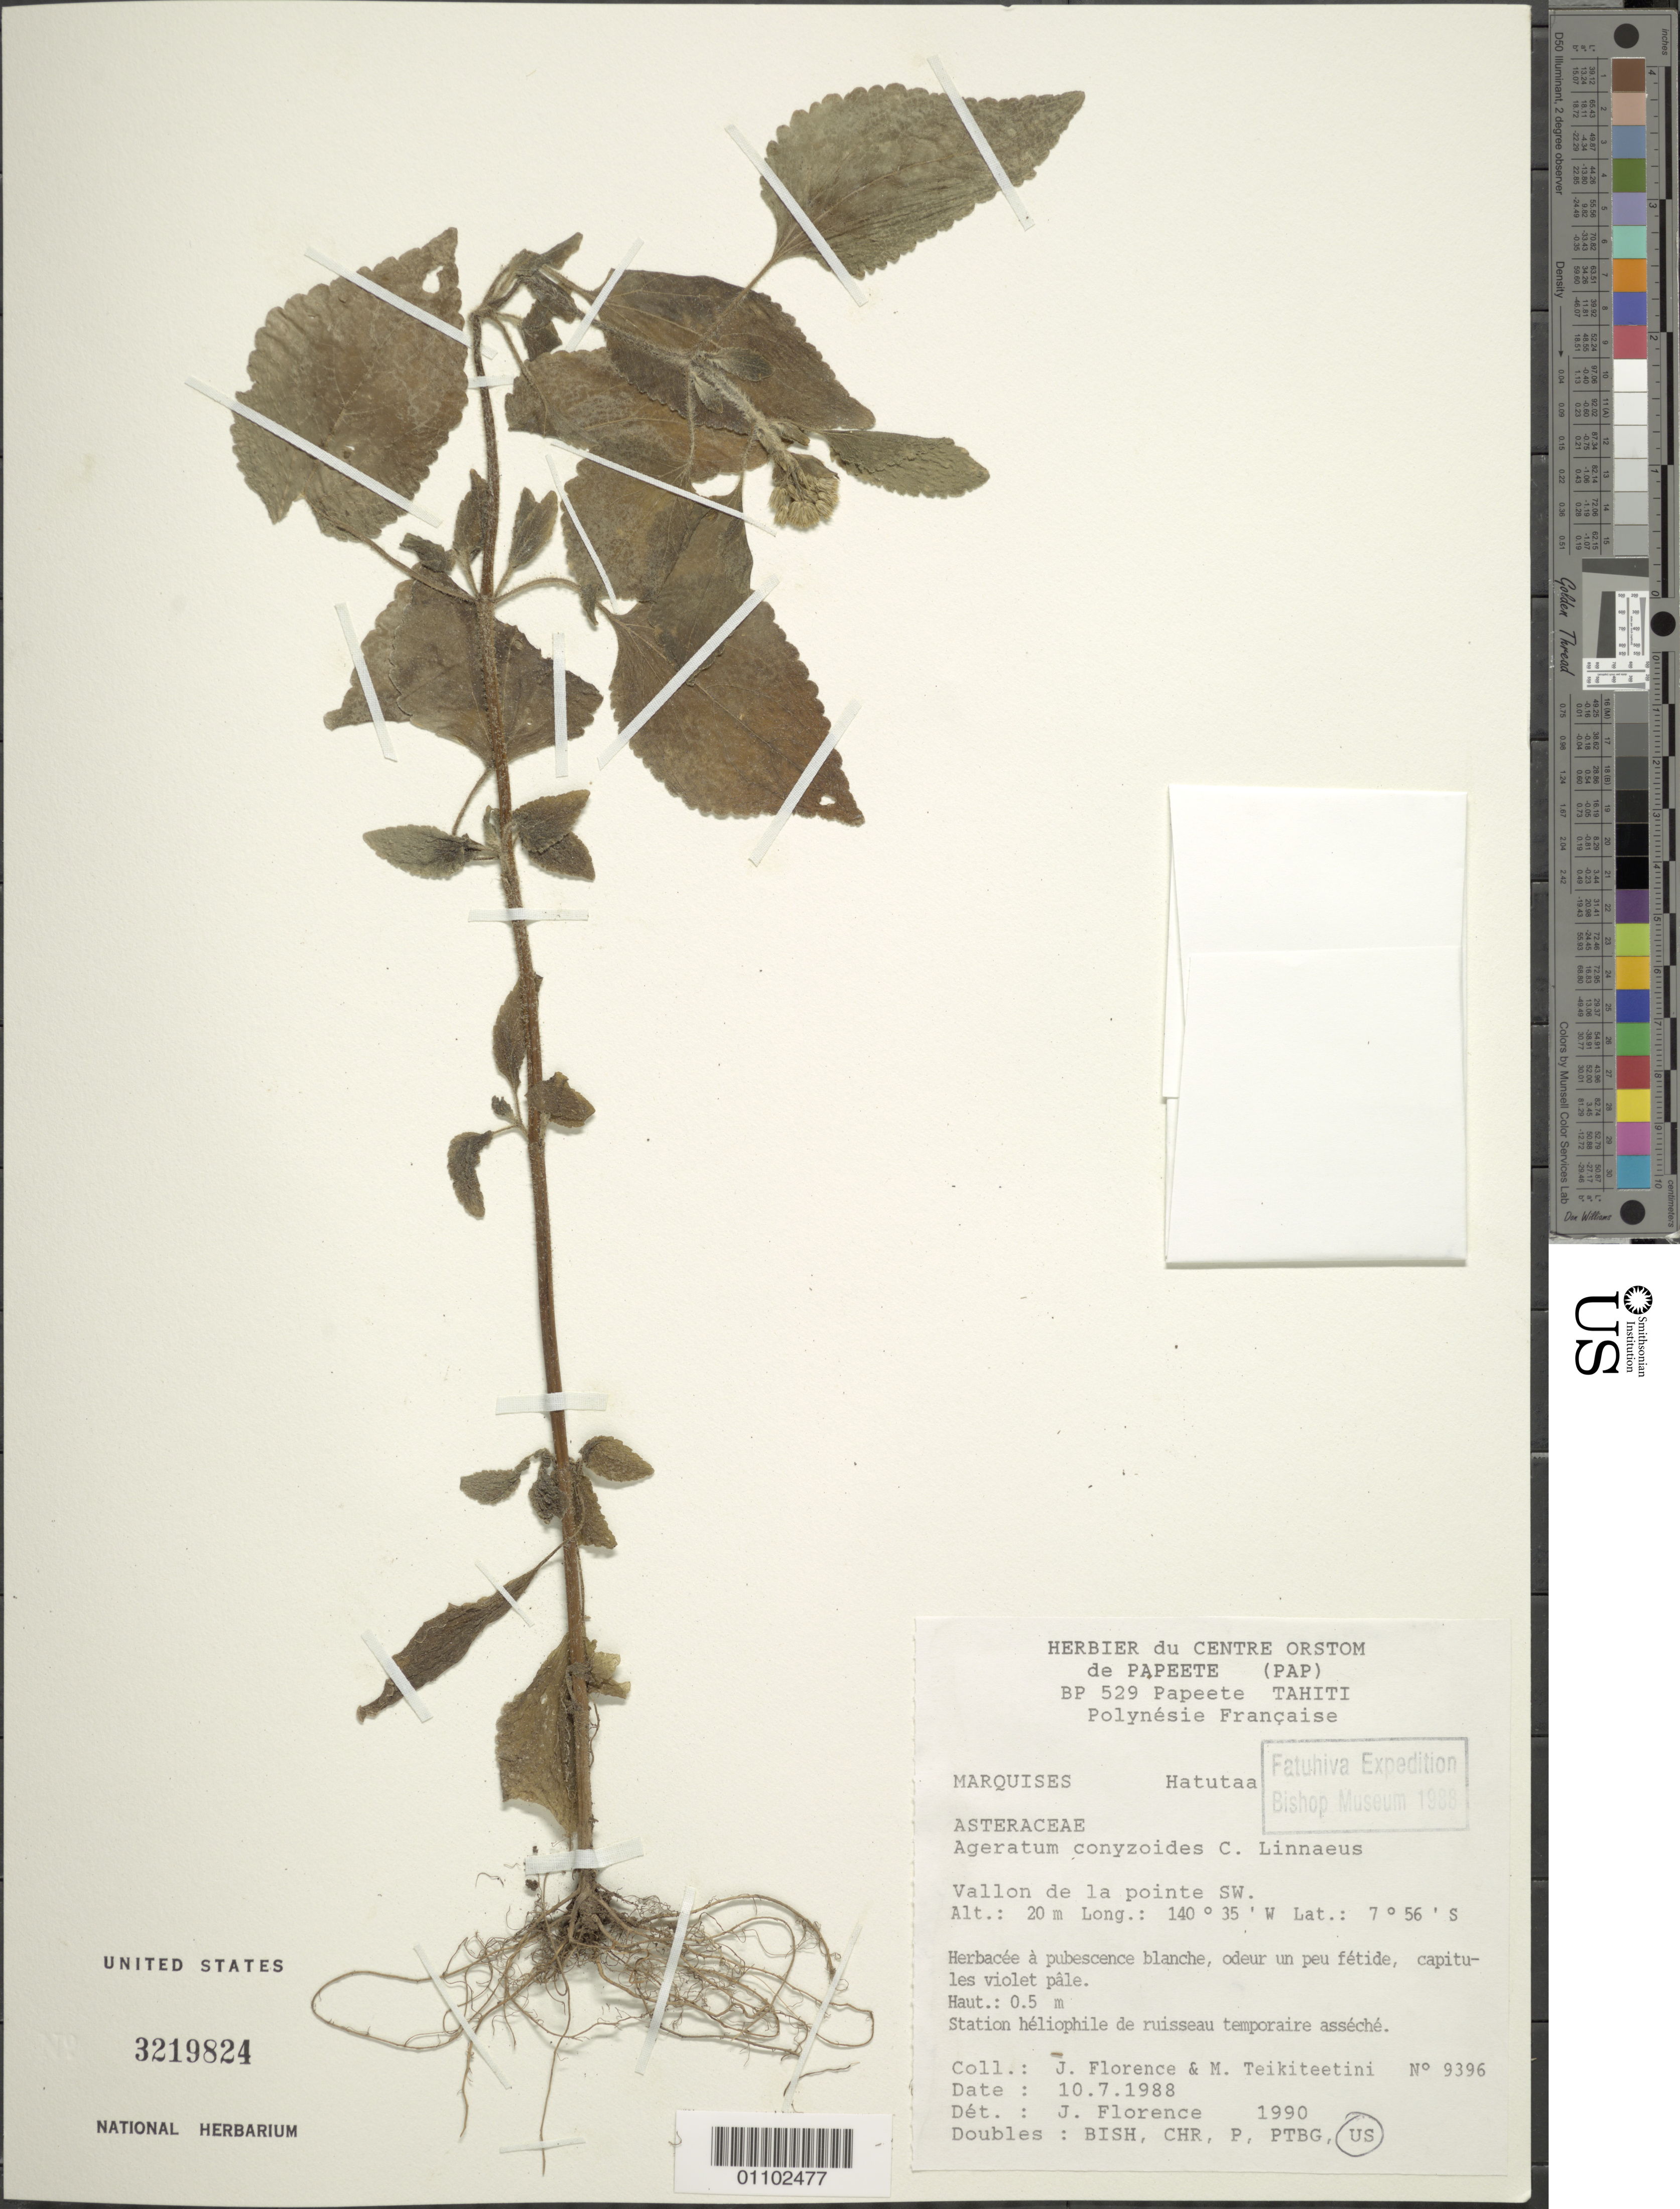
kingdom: Plantae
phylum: Tracheophyta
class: Magnoliopsida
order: Asterales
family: Asteraceae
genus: Ageratum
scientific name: Ageratum conyzoides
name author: L.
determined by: Florence, J.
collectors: J. Florence & M. Teikiteetini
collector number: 9396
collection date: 1988-07-10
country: French Polynesia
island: Hatutaa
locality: Vallon de la pointe SW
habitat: Station héliophile de ruisseau temporaire aséché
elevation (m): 20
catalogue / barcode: US 3219824